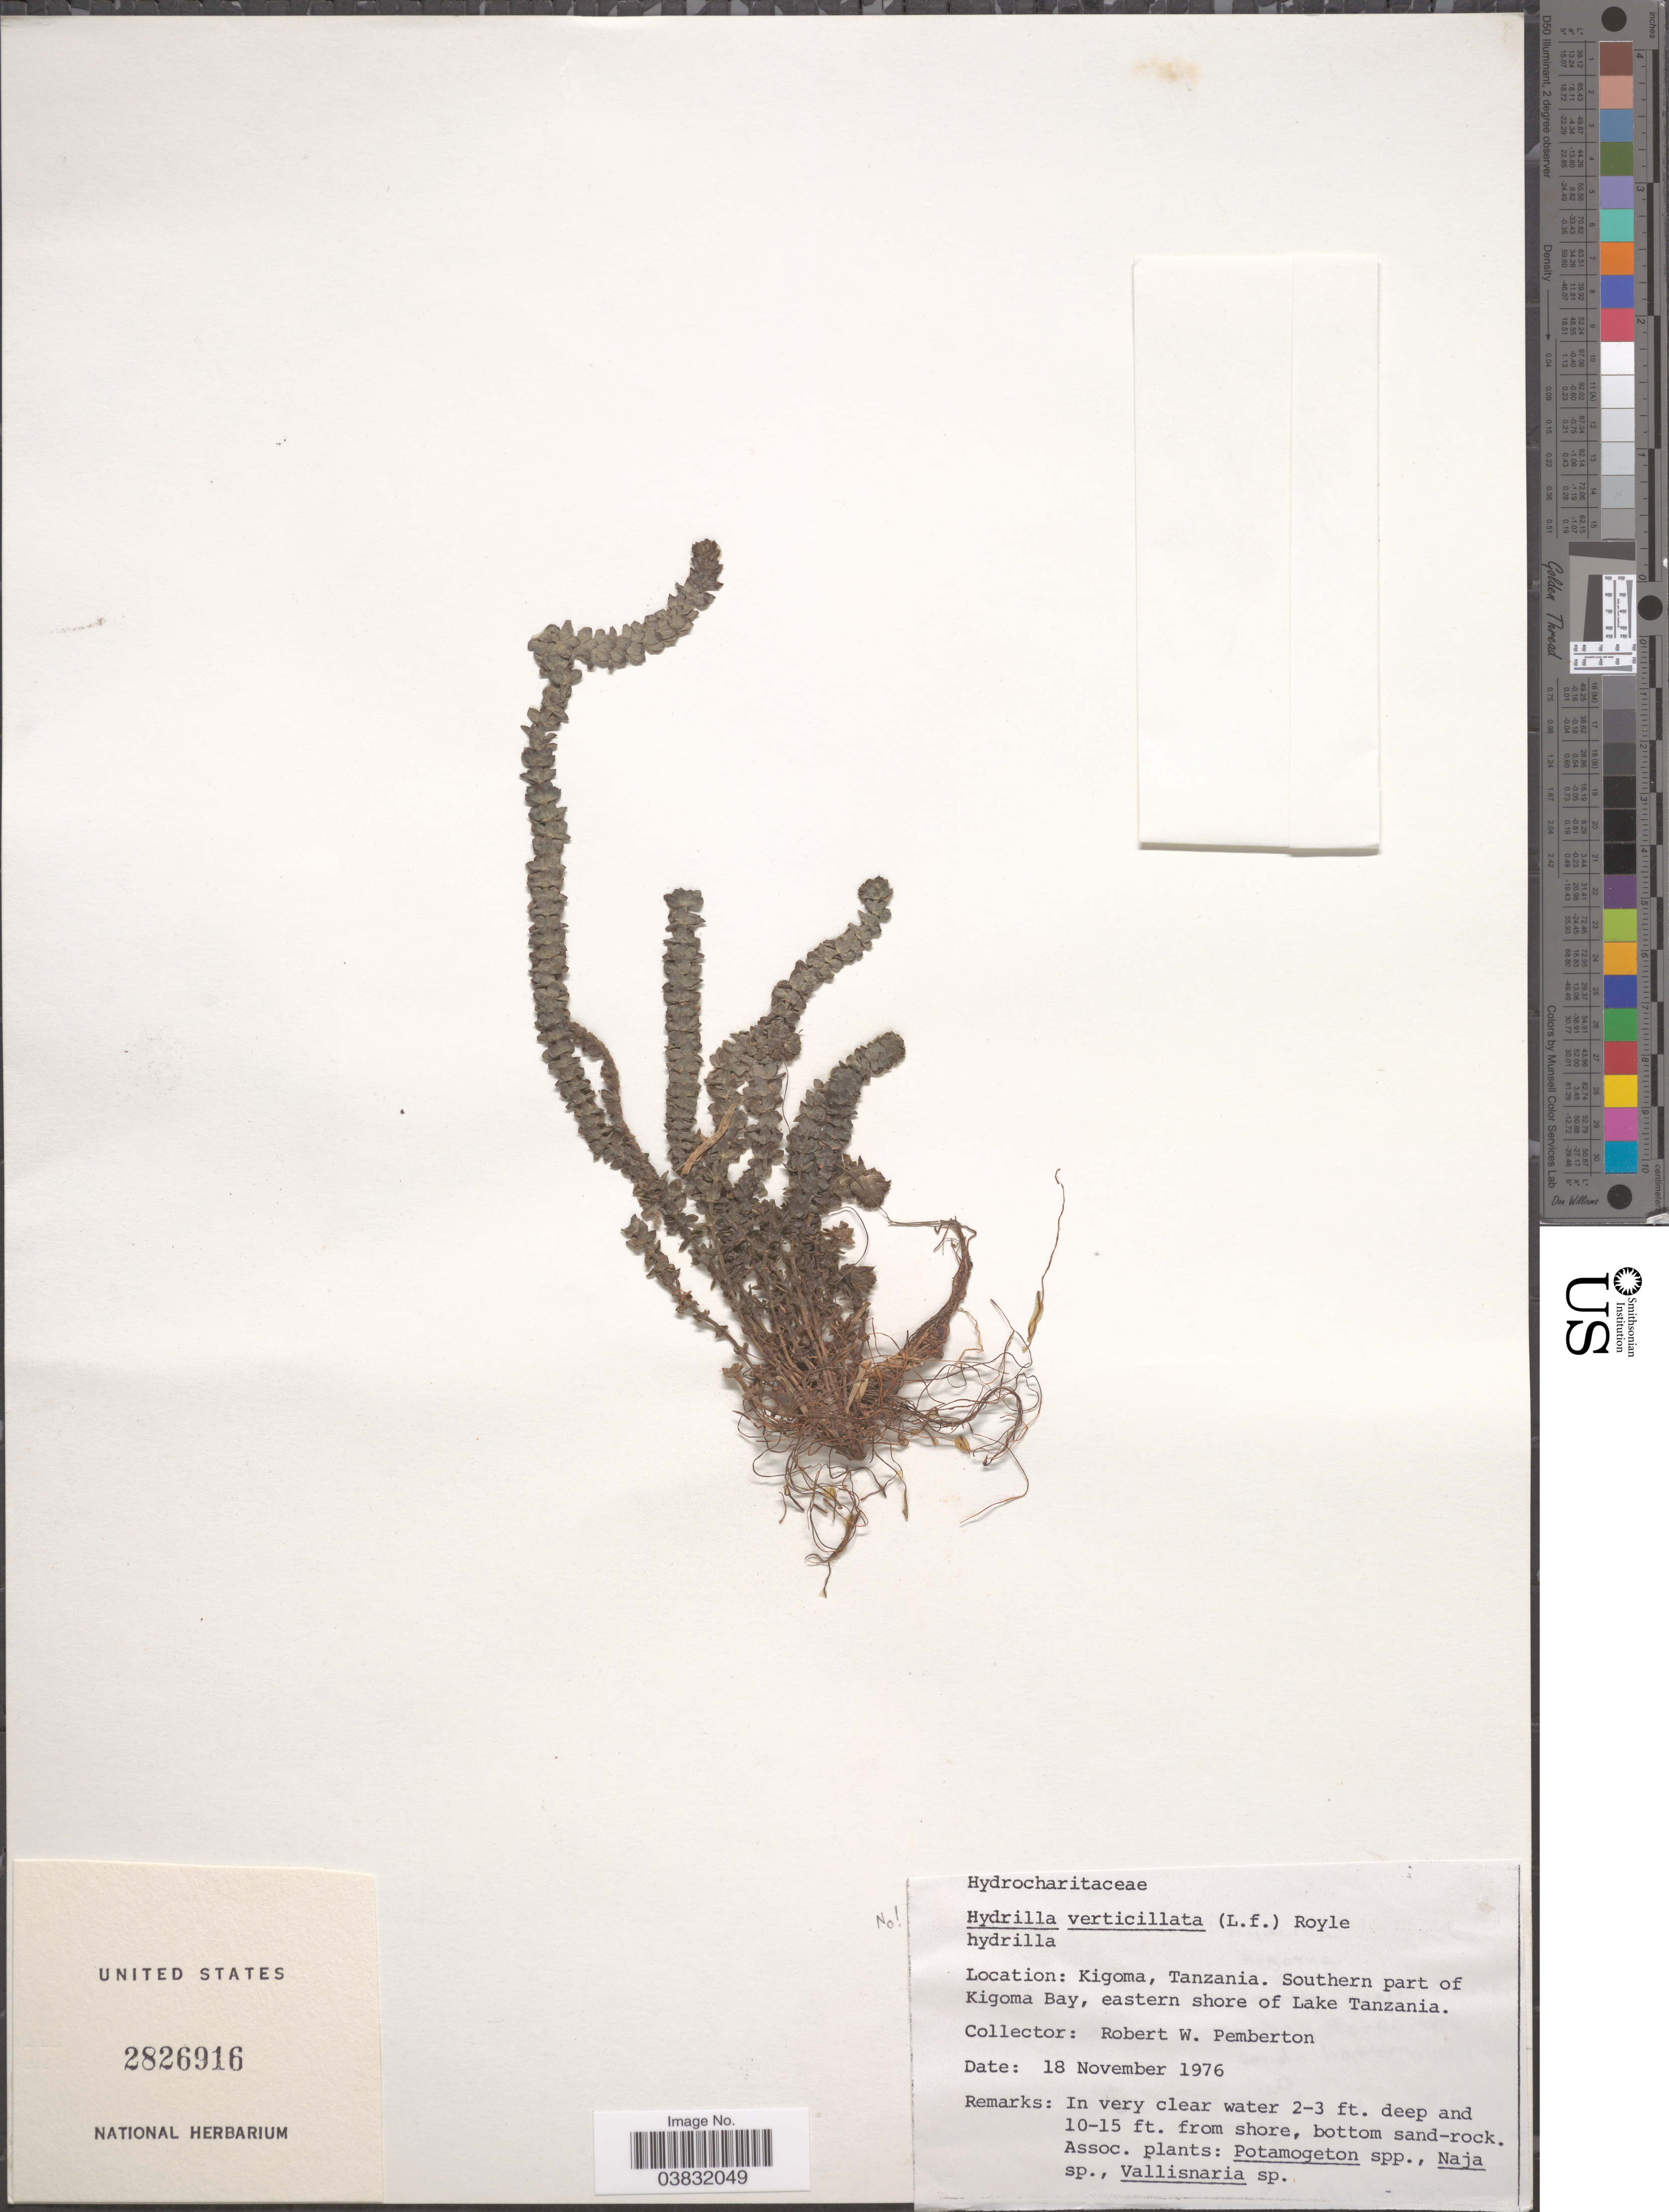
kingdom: Plantae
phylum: Tracheophyta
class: Liliopsida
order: Alismatales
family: Hydrocharitaceae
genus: Hydrilla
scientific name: Hydrilla verticillata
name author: (L. f.) Royle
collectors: R. Pemberton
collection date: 1976-11-18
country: Tanzania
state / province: Kigoma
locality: Kigoma, Tanzania. Southern part of Kigoma Bay, eastern shore of Lake Tanzania.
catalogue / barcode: US 2826916